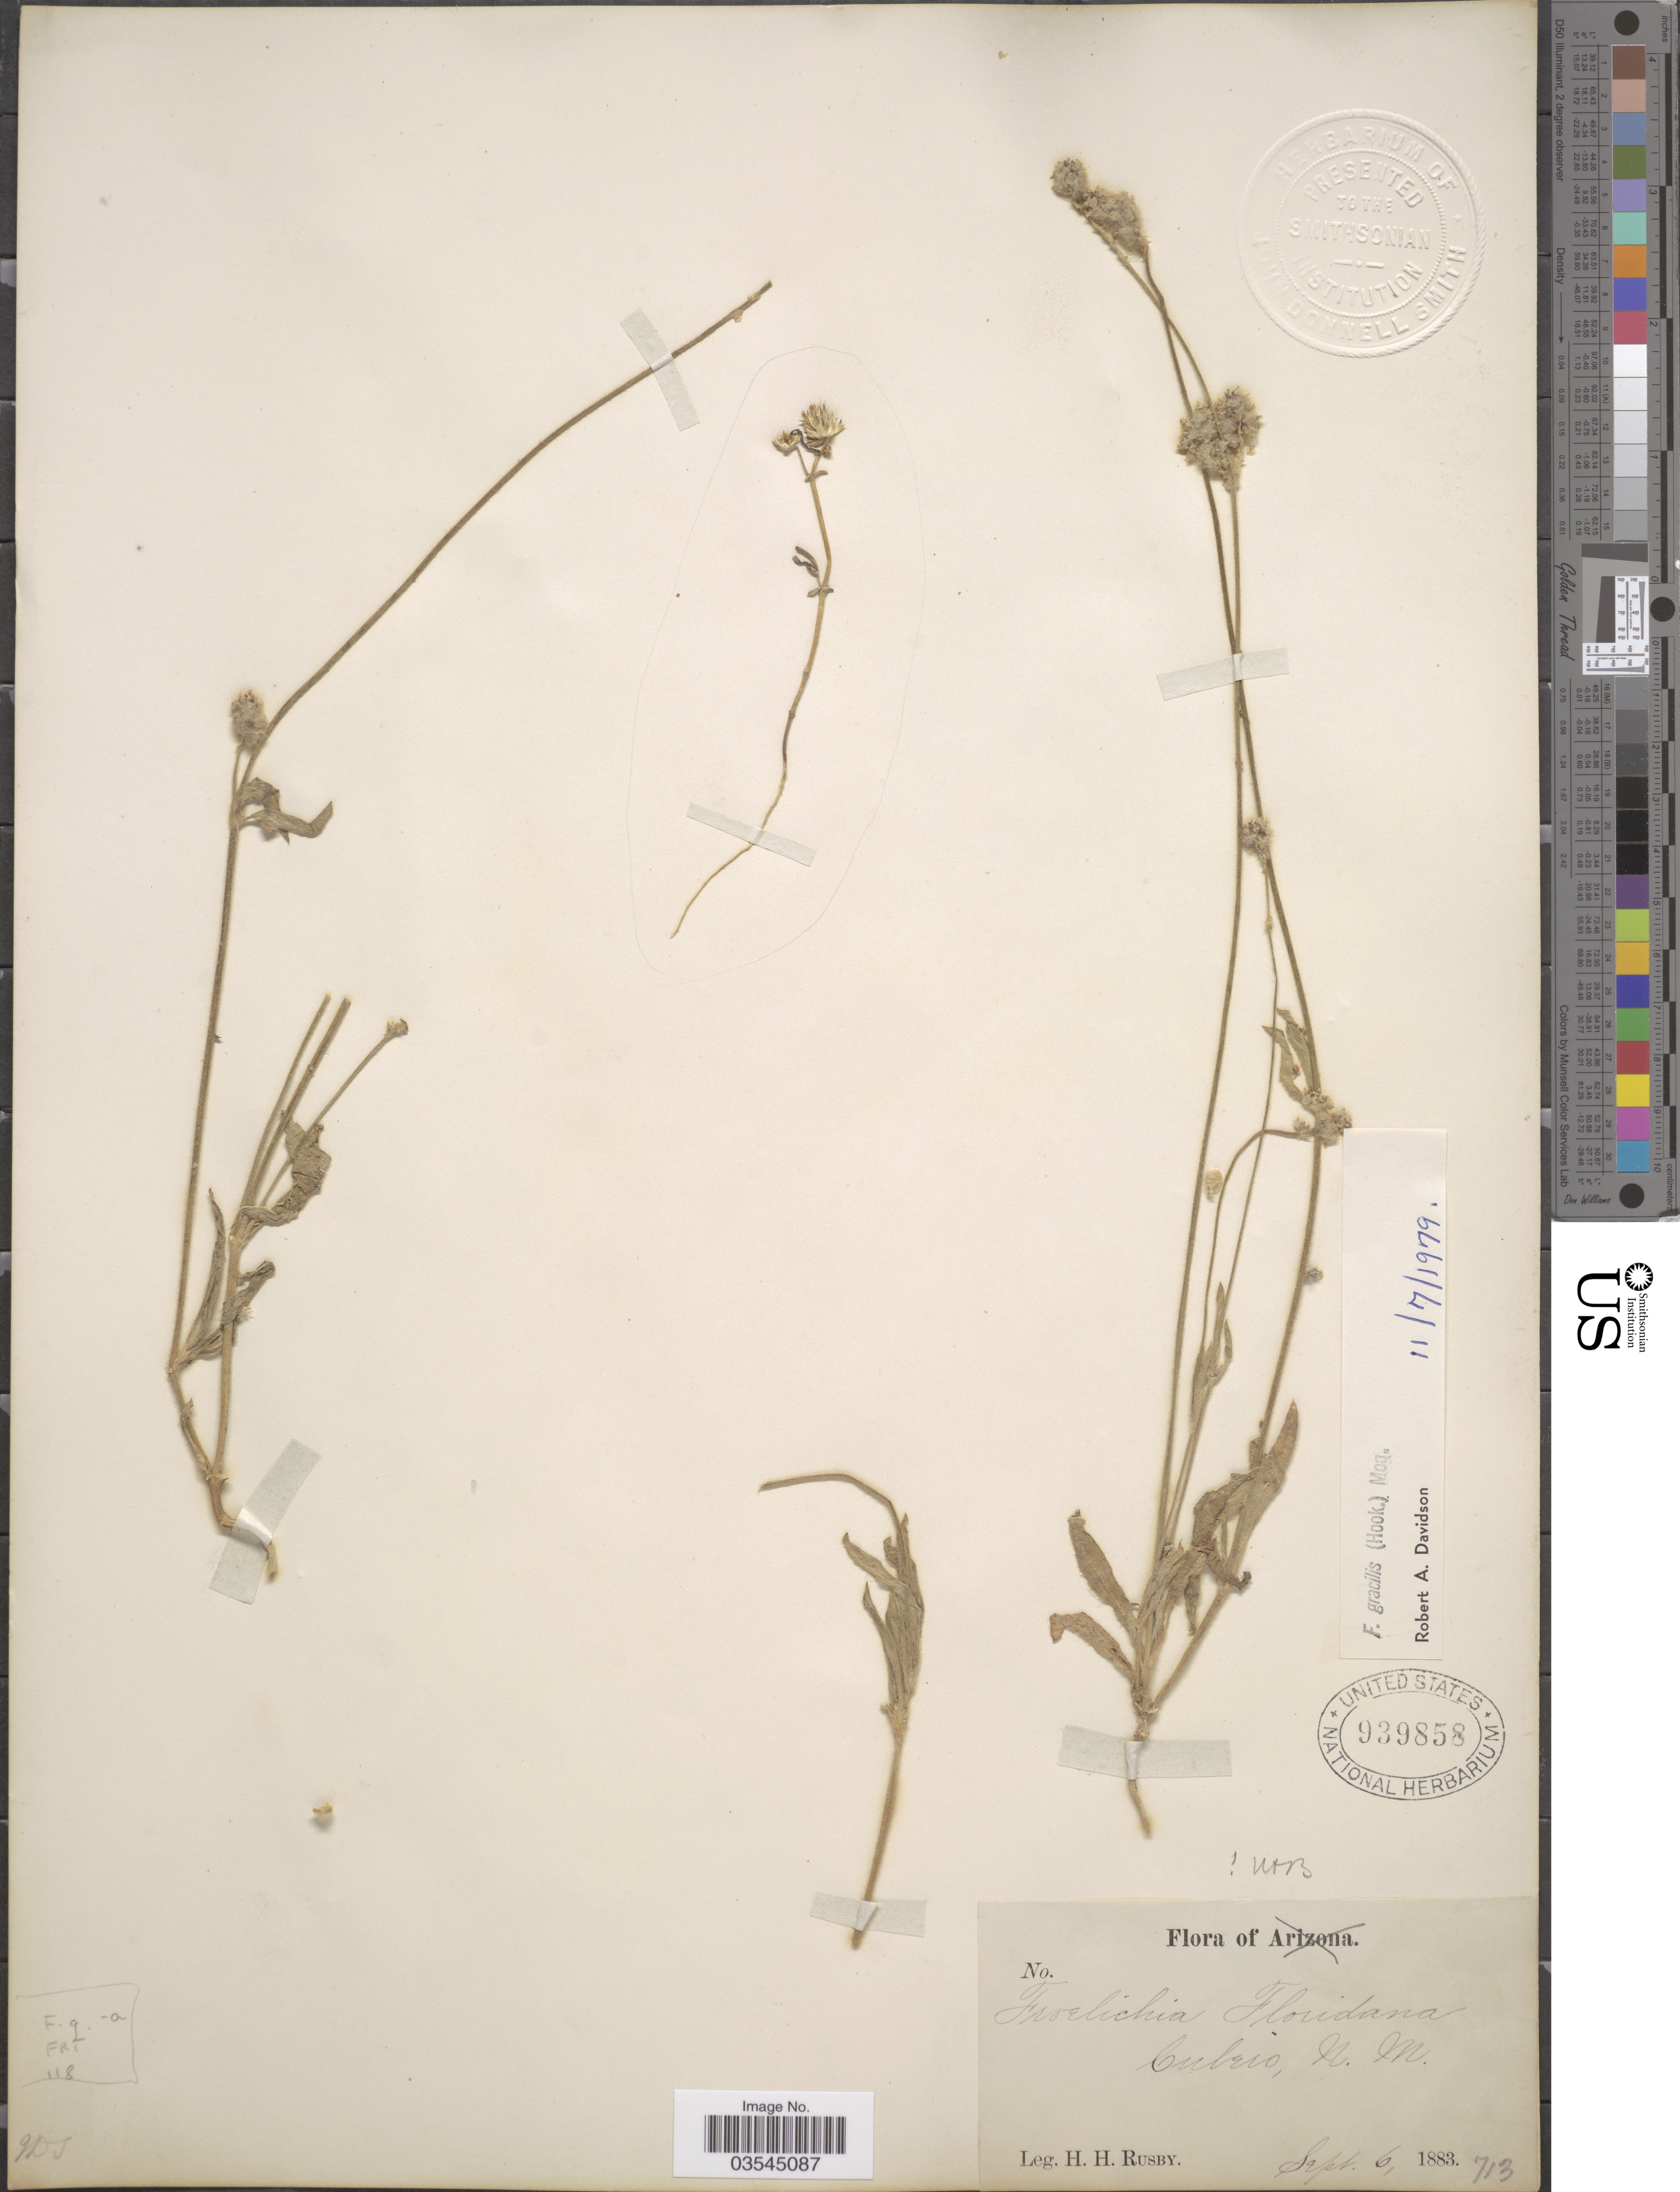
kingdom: Plantae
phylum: Tracheophyta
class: Magnoliopsida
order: Caryophyllales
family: Amaranthaceae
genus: Froelichia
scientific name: Froelichia gracilis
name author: (Hook.) Moq.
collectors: H. H. Rusby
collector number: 713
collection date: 1883-09-06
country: United States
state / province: New Mexico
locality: Culero.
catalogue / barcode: US 939858